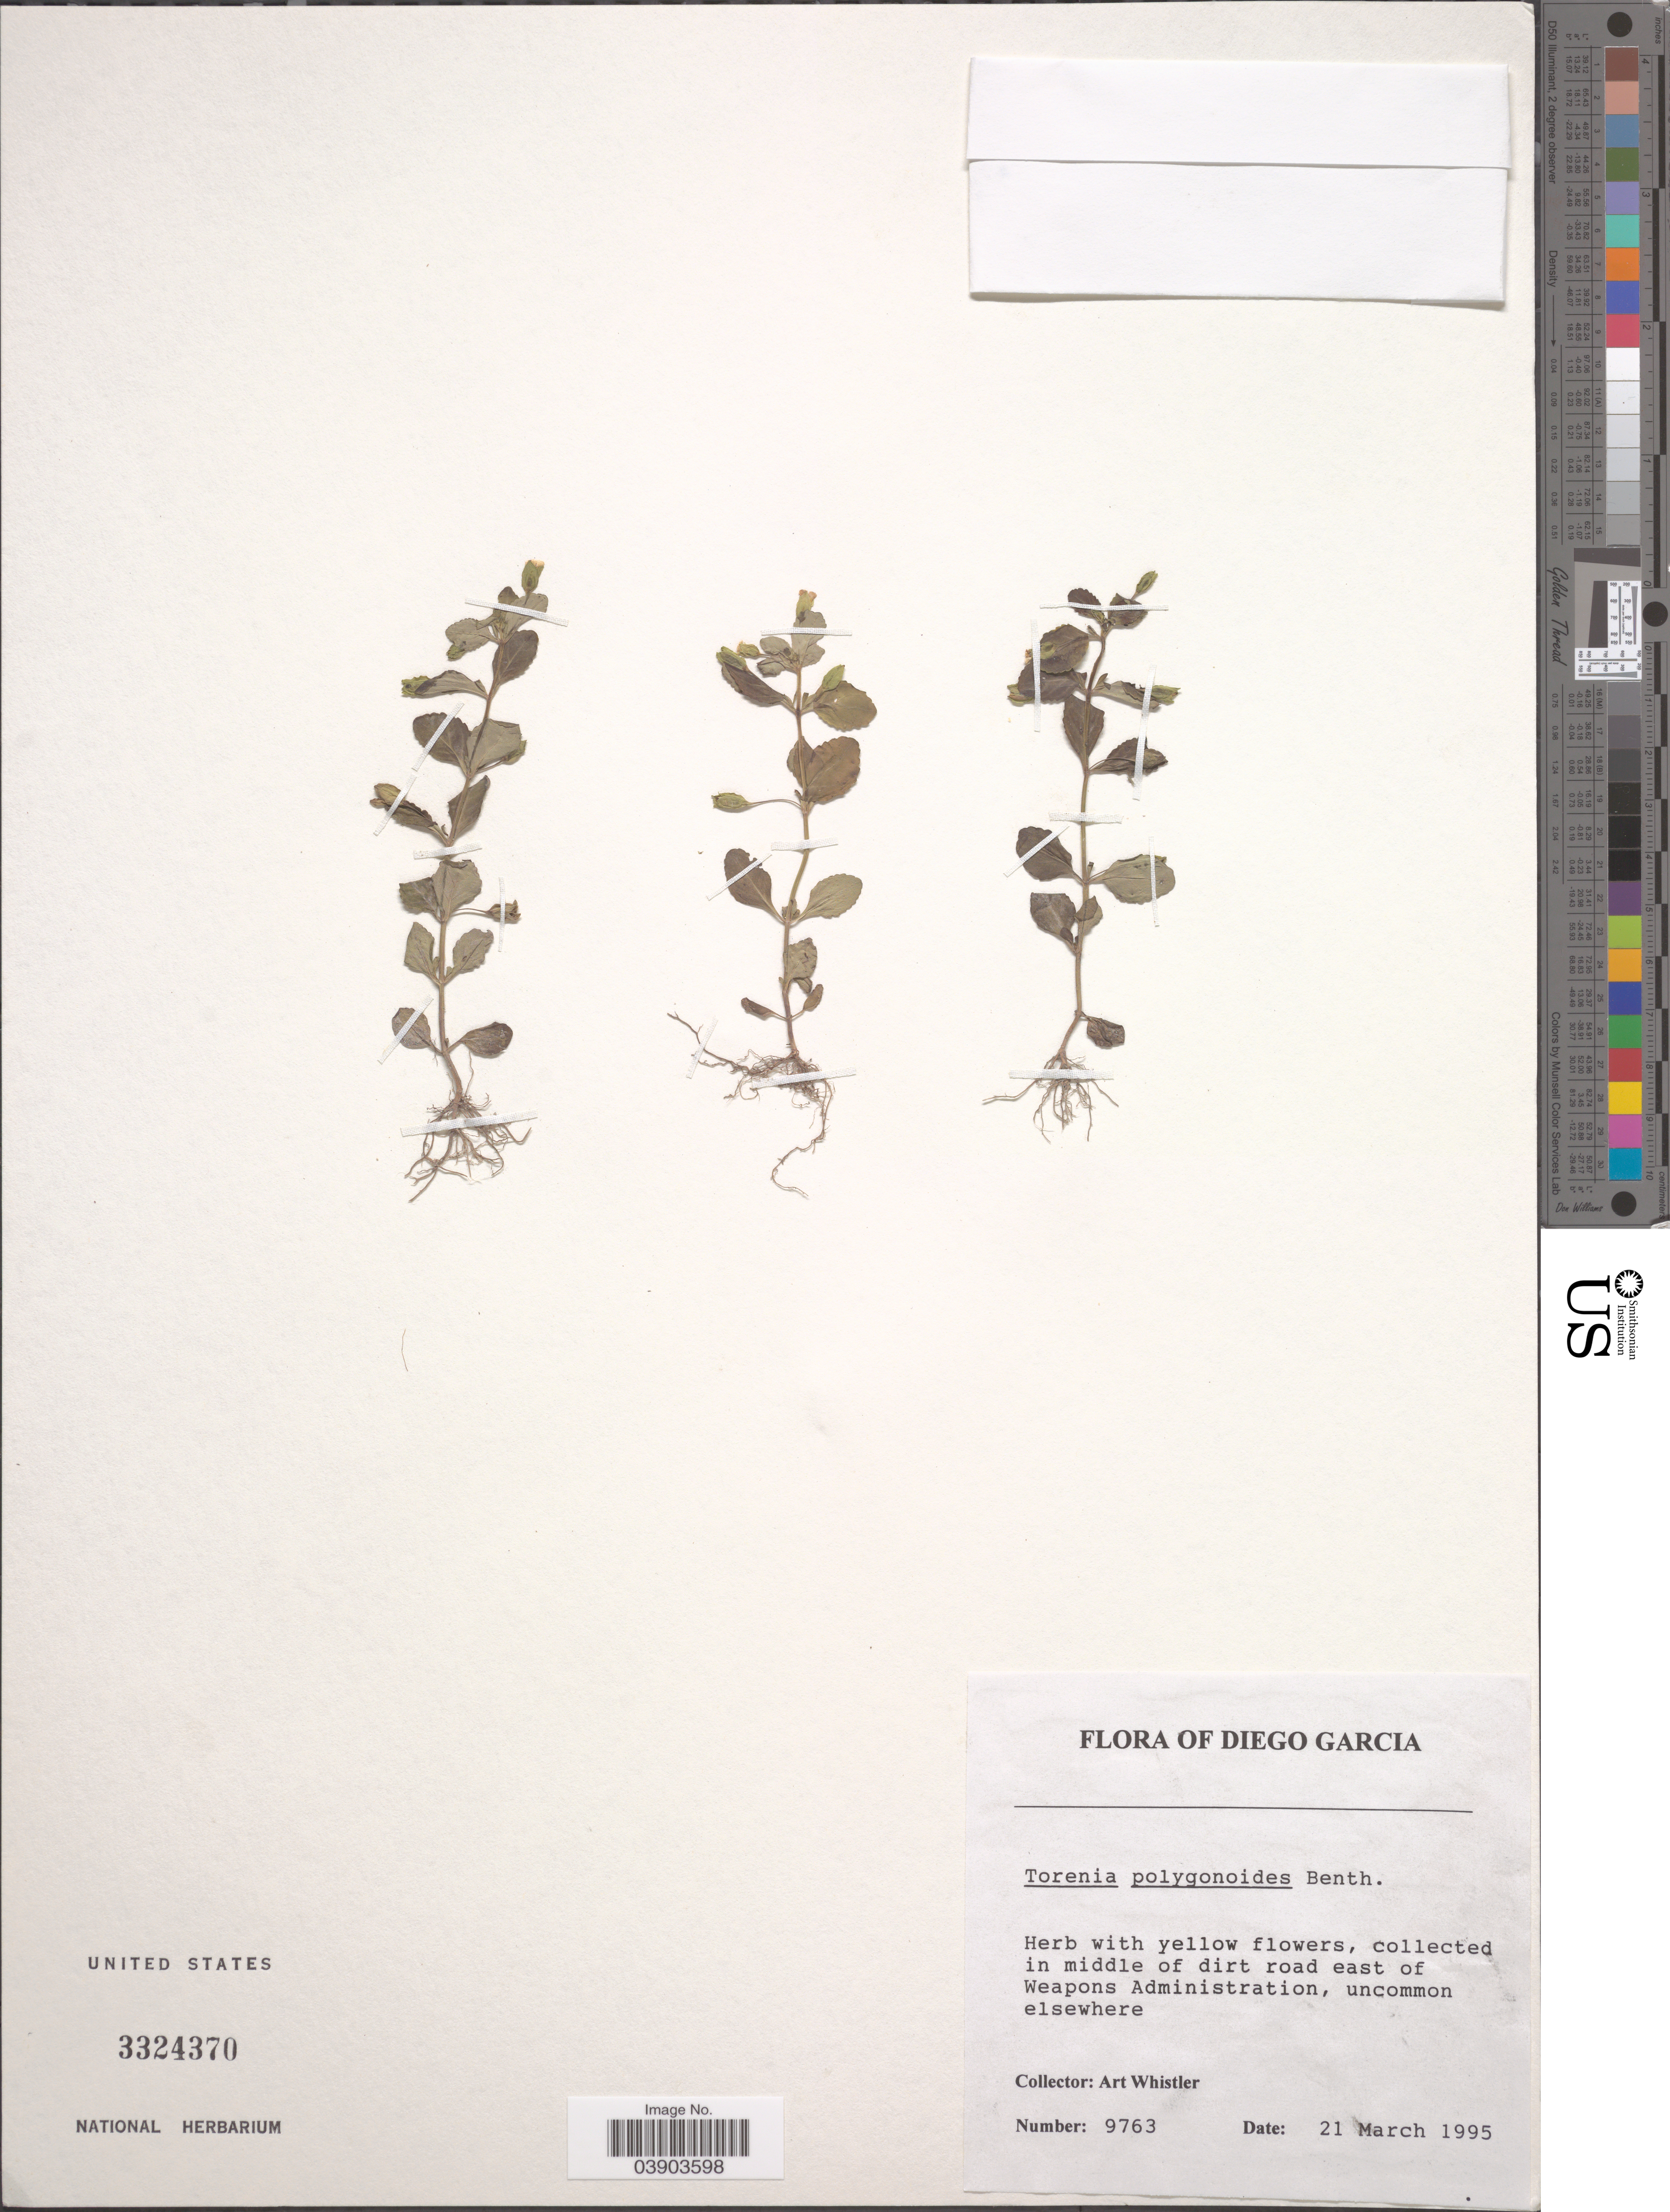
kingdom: Plantae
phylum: Tracheophyta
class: Magnoliopsida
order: Lamiales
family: Linderniaceae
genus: Torenia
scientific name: Torenia polygonoides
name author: Benth.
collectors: A. Whistler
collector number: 9763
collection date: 1995-03-21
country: British Indian Ocean Territory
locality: Diego Garcia. In middle of dirt road east of Weapons Administration.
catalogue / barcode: US 3324370